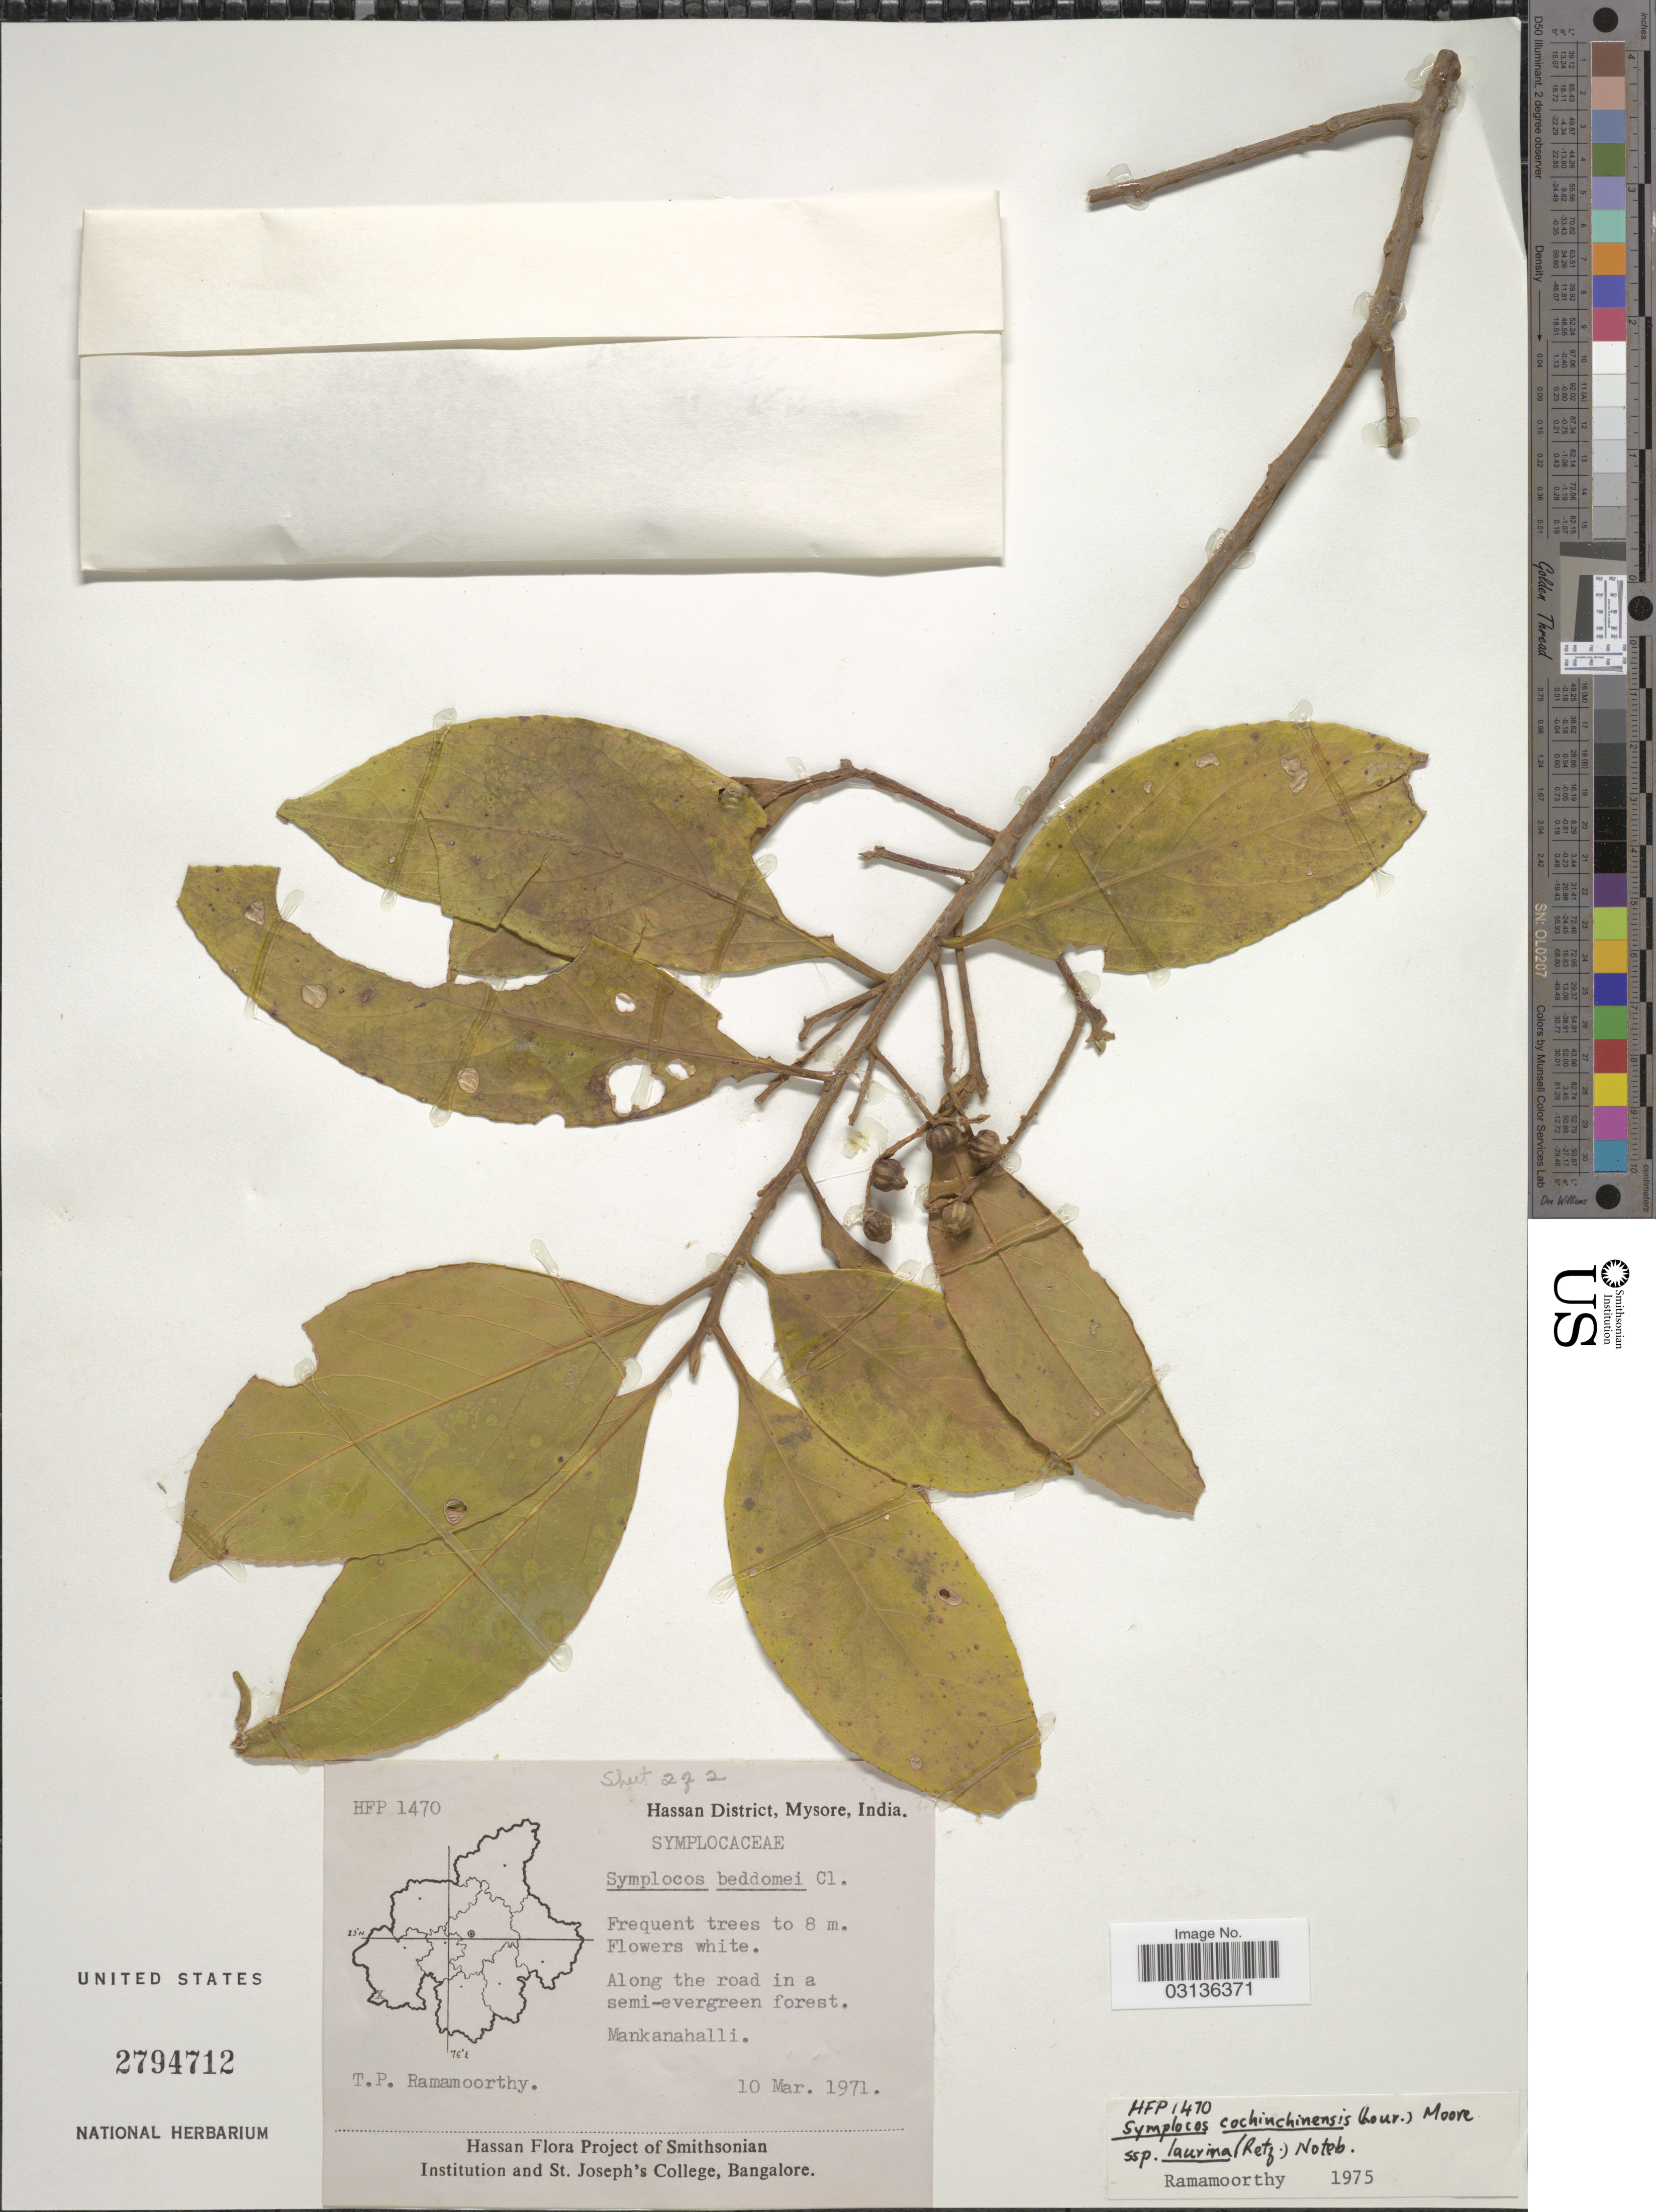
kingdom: Plantae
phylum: Tracheophyta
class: Magnoliopsida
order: Ericales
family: Symplocaceae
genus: Symplocos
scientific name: Symplocos cochinchinensis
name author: (Lour.) S. Moore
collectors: T. P. Ramamoorthy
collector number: HFP1470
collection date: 1971-03-10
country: India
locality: Hassan District, Mysore. Mankanahalli.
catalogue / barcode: US 2794712